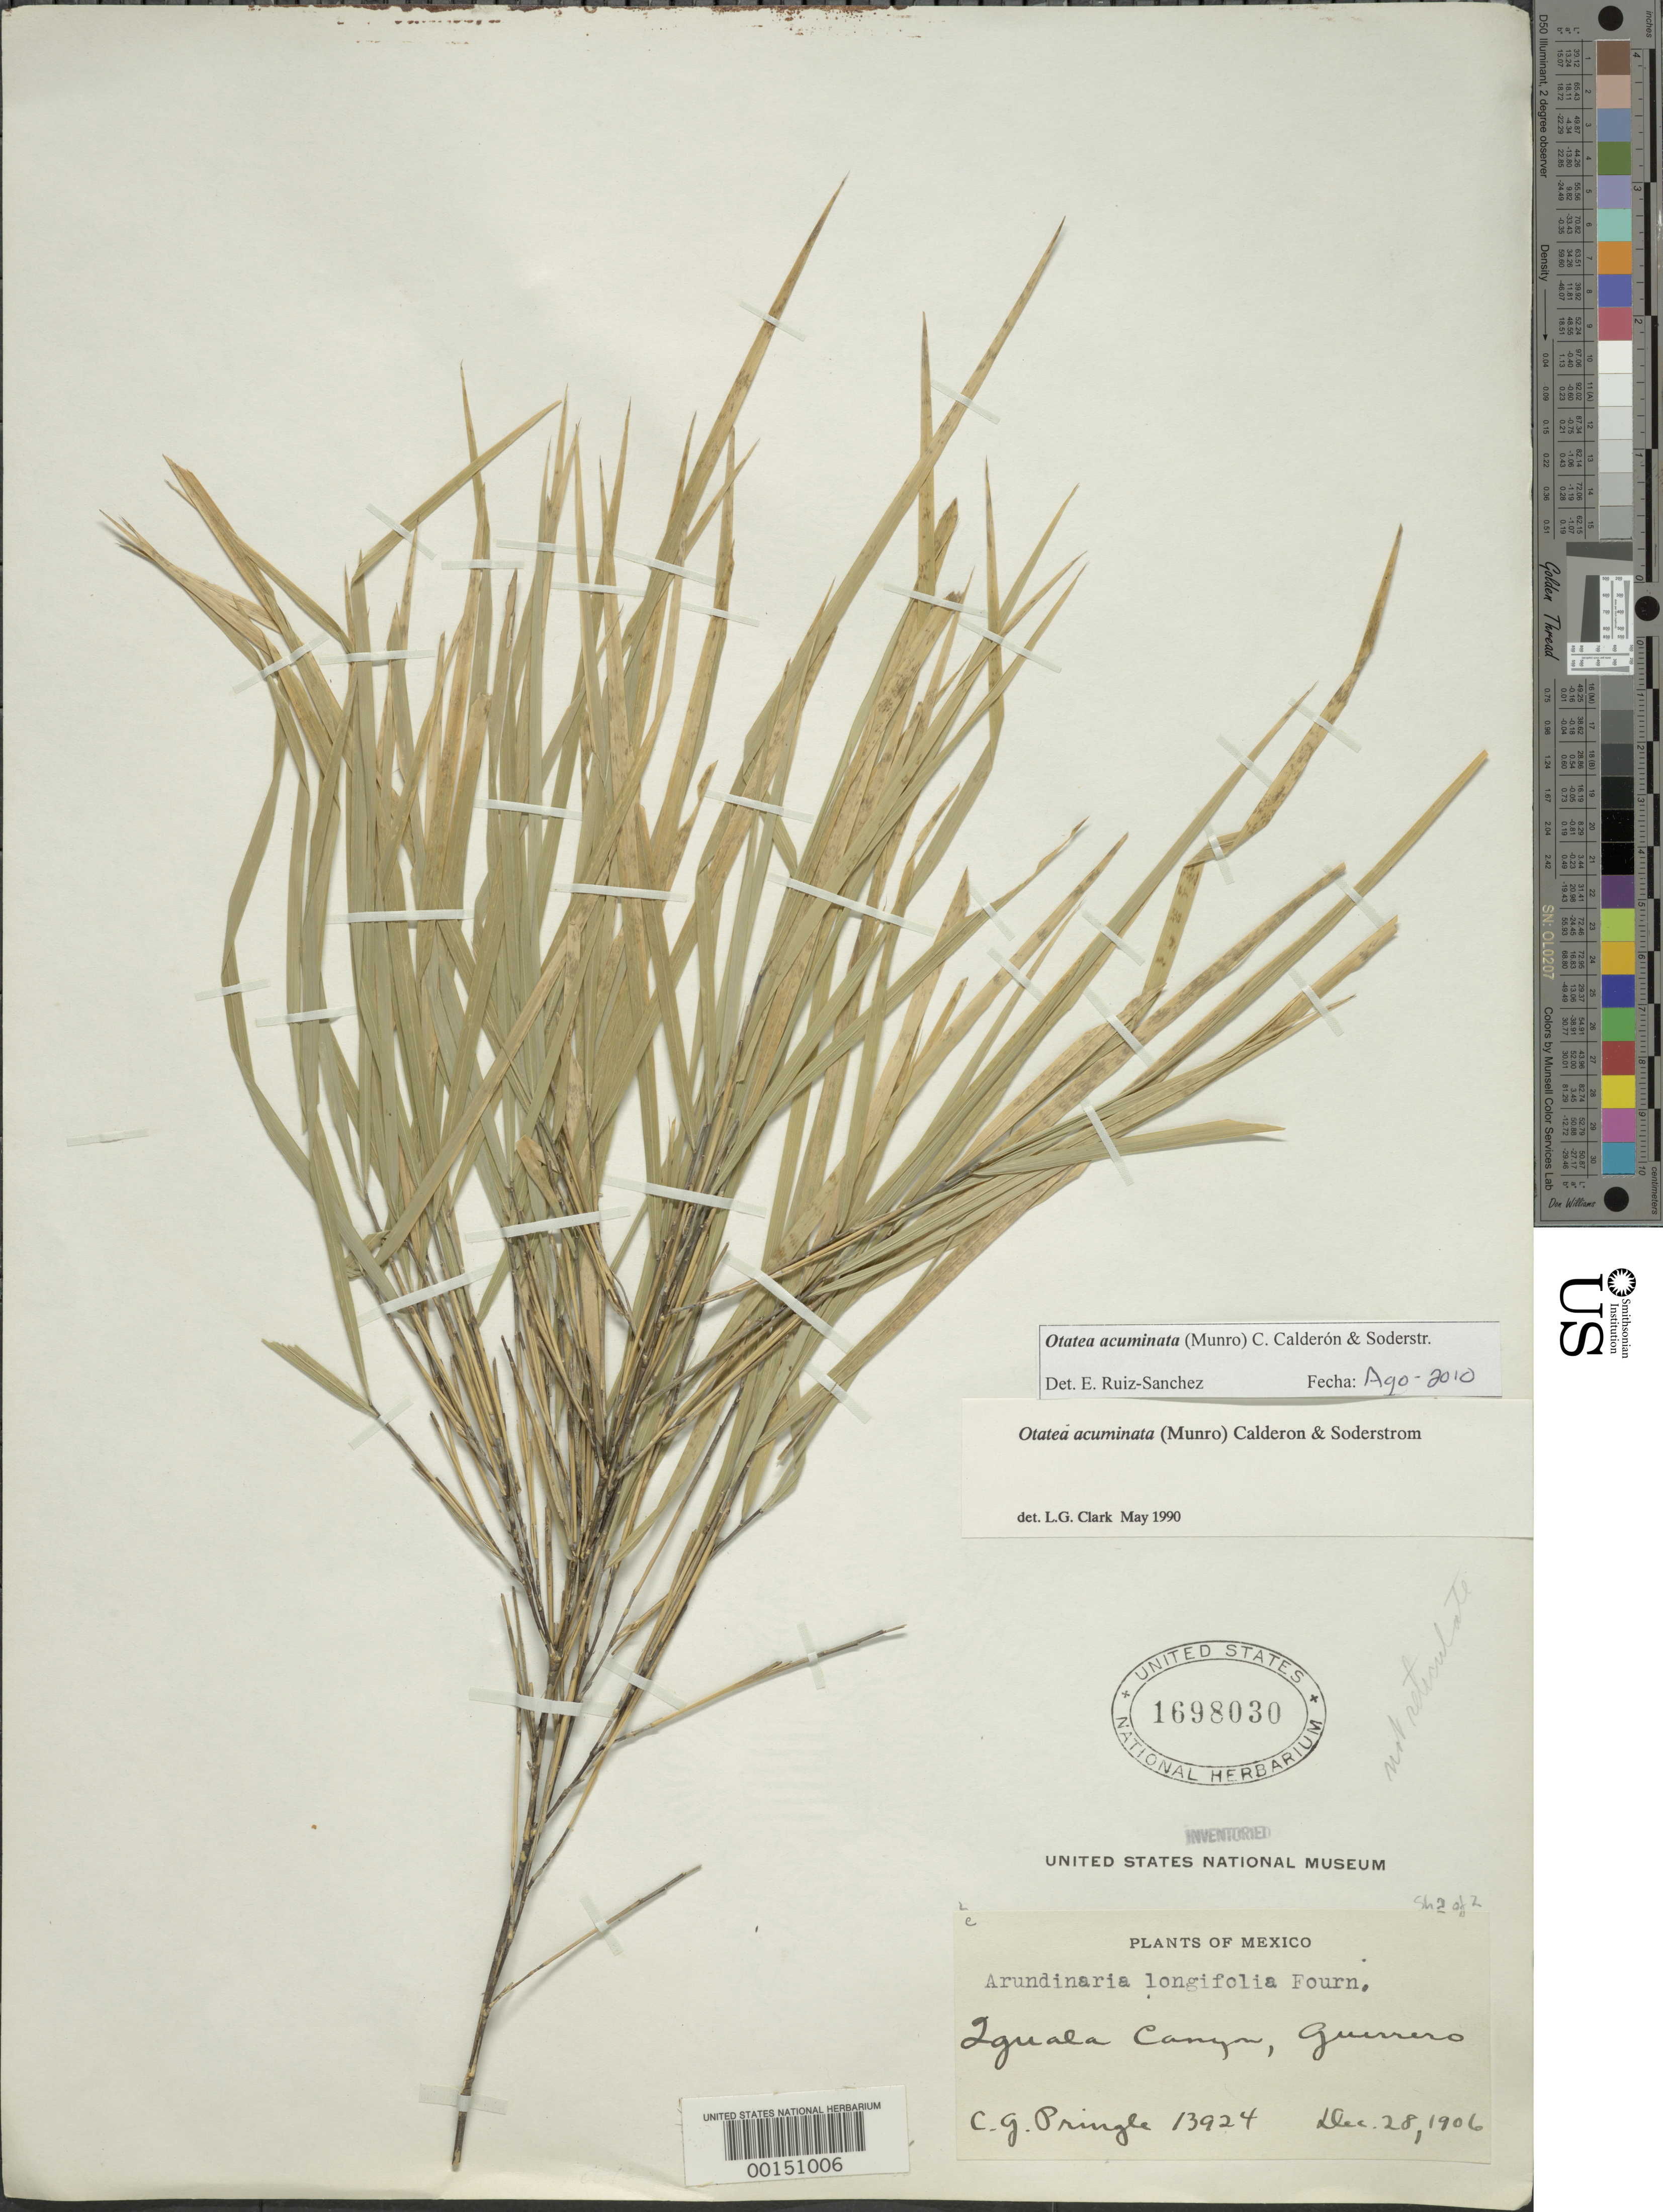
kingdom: Plantae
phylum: Tracheophyta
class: Liliopsida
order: Poales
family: Poaceae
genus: Otatea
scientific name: Otatea acuminata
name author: (Munro) C. E. Calderón & Soderstr.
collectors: C. G. Pringle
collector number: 13924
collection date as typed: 28 Dec 1906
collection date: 1906-12-28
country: Mexico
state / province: Guerrero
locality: Iguala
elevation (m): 763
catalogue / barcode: US 1698030